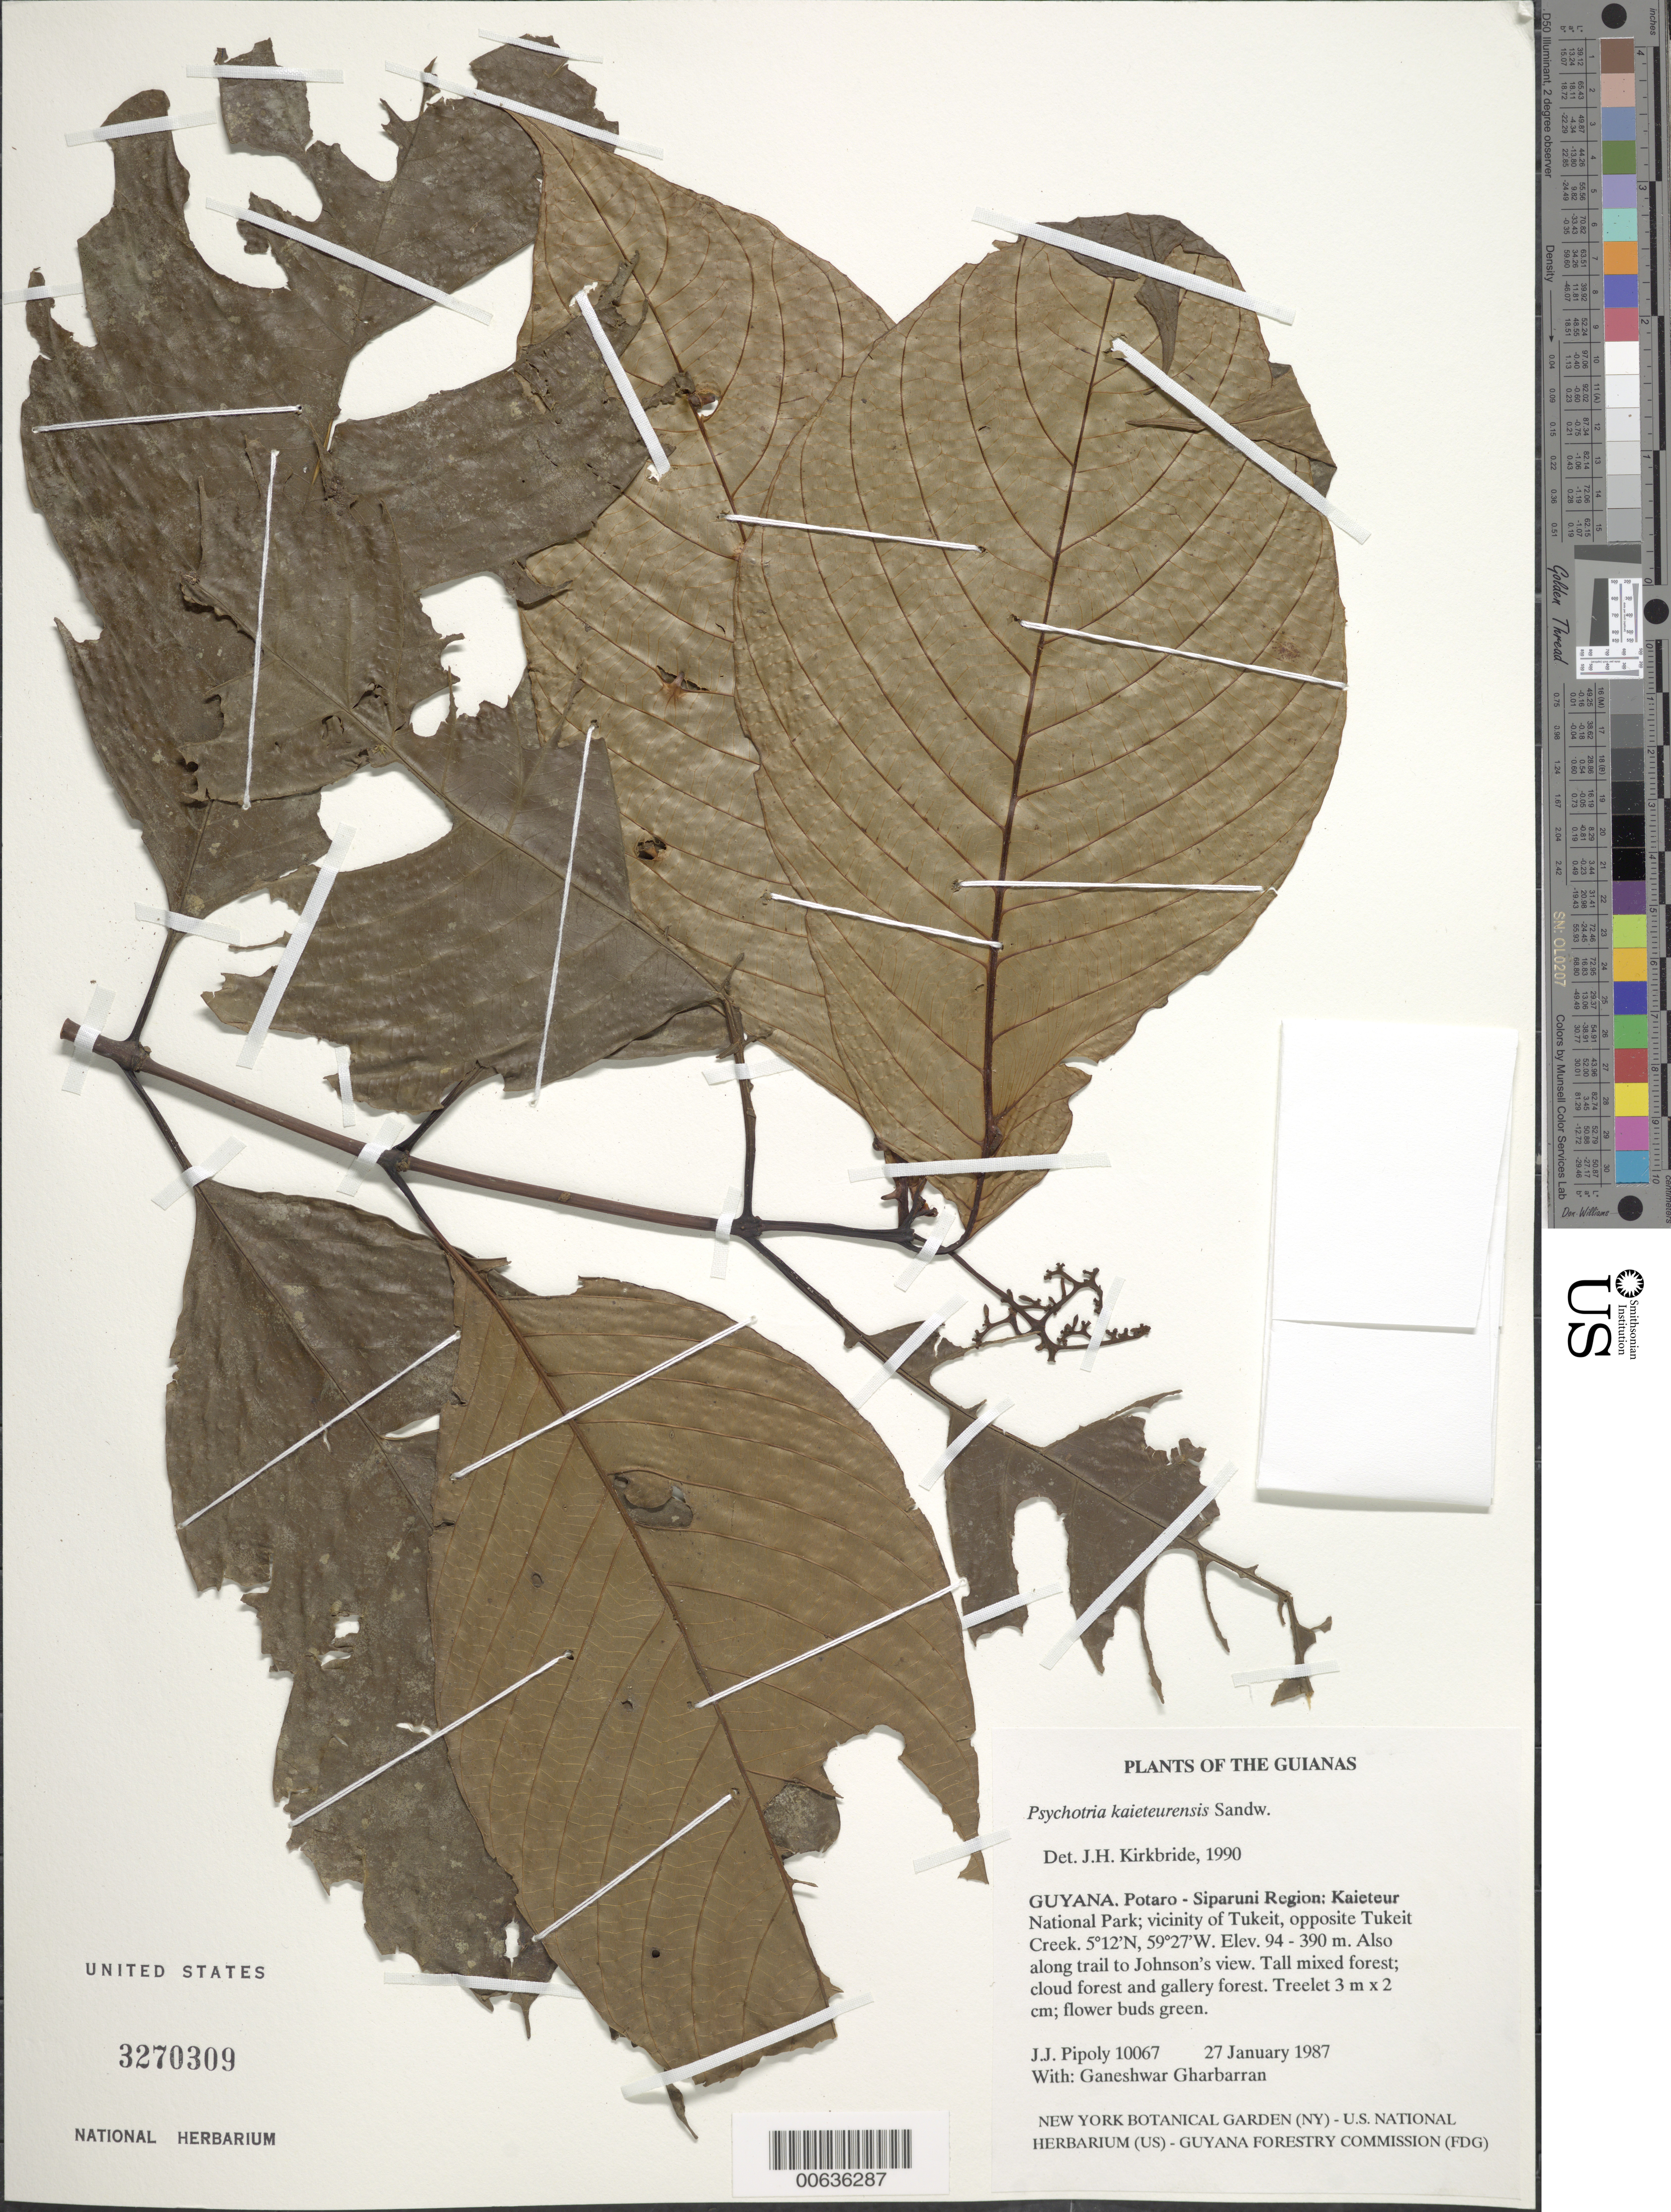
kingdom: Plantae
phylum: Tracheophyta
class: Magnoliopsida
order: Gentianales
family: Rubiaceae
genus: Palicourea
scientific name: Palicourea kaieteurensis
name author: (Wernham) C.M. Taylor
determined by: Kirkbride, J. H., Jr.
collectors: J. J. Pipoly & G. Gharbarran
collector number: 10067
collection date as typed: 27 January 1987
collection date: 1987-01-27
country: Guyana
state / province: Potaro-Siparuni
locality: Kaieteur National Park; vicinity of Tukeit, opposite Tukeit Cr. Also along trail to Johnson's View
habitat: Tall mixed forest; cloud forest and gallery forest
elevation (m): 94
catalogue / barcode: US 3270309